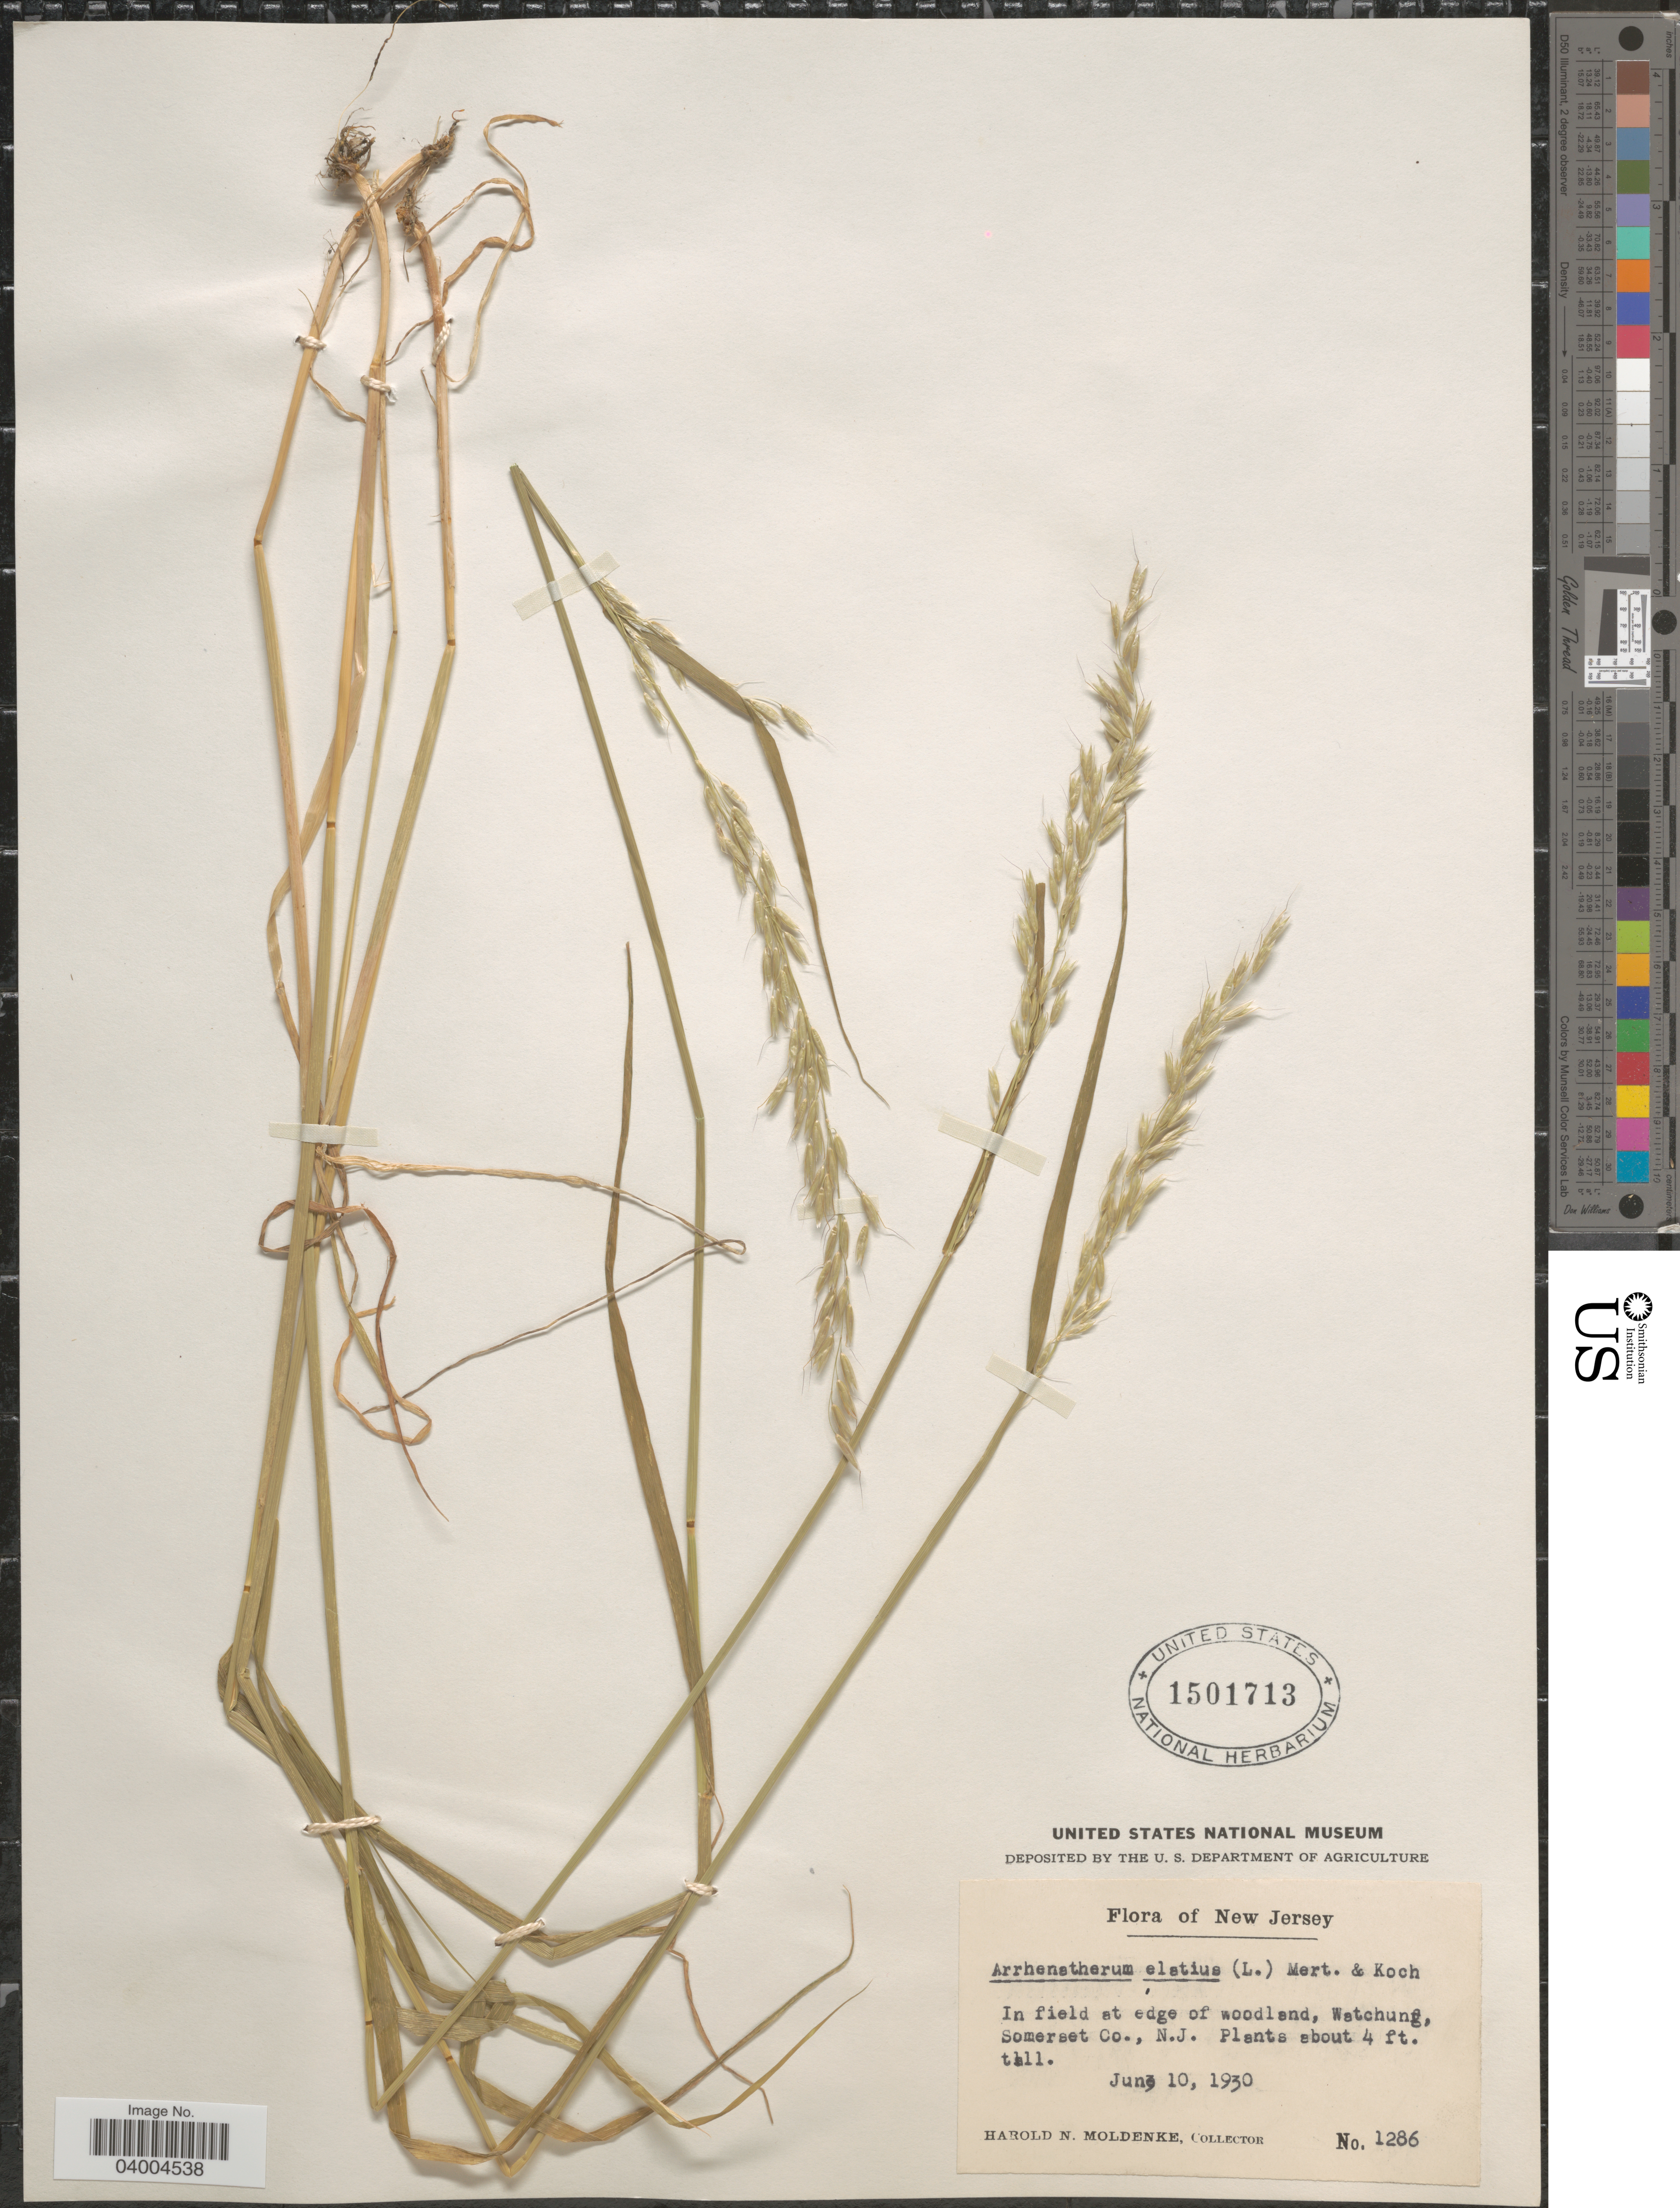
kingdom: Plantae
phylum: Tracheophyta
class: Liliopsida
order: Poales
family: Poaceae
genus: Arrhenatherum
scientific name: Arrhenatherum elatius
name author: (L.) J. Presl & C. Presl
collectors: H. N. Moldenke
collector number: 1286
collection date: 1930-06-10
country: United States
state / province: New Jersey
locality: In field at edge of woodland, Watchung, Somerset Co.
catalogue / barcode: US 1501713